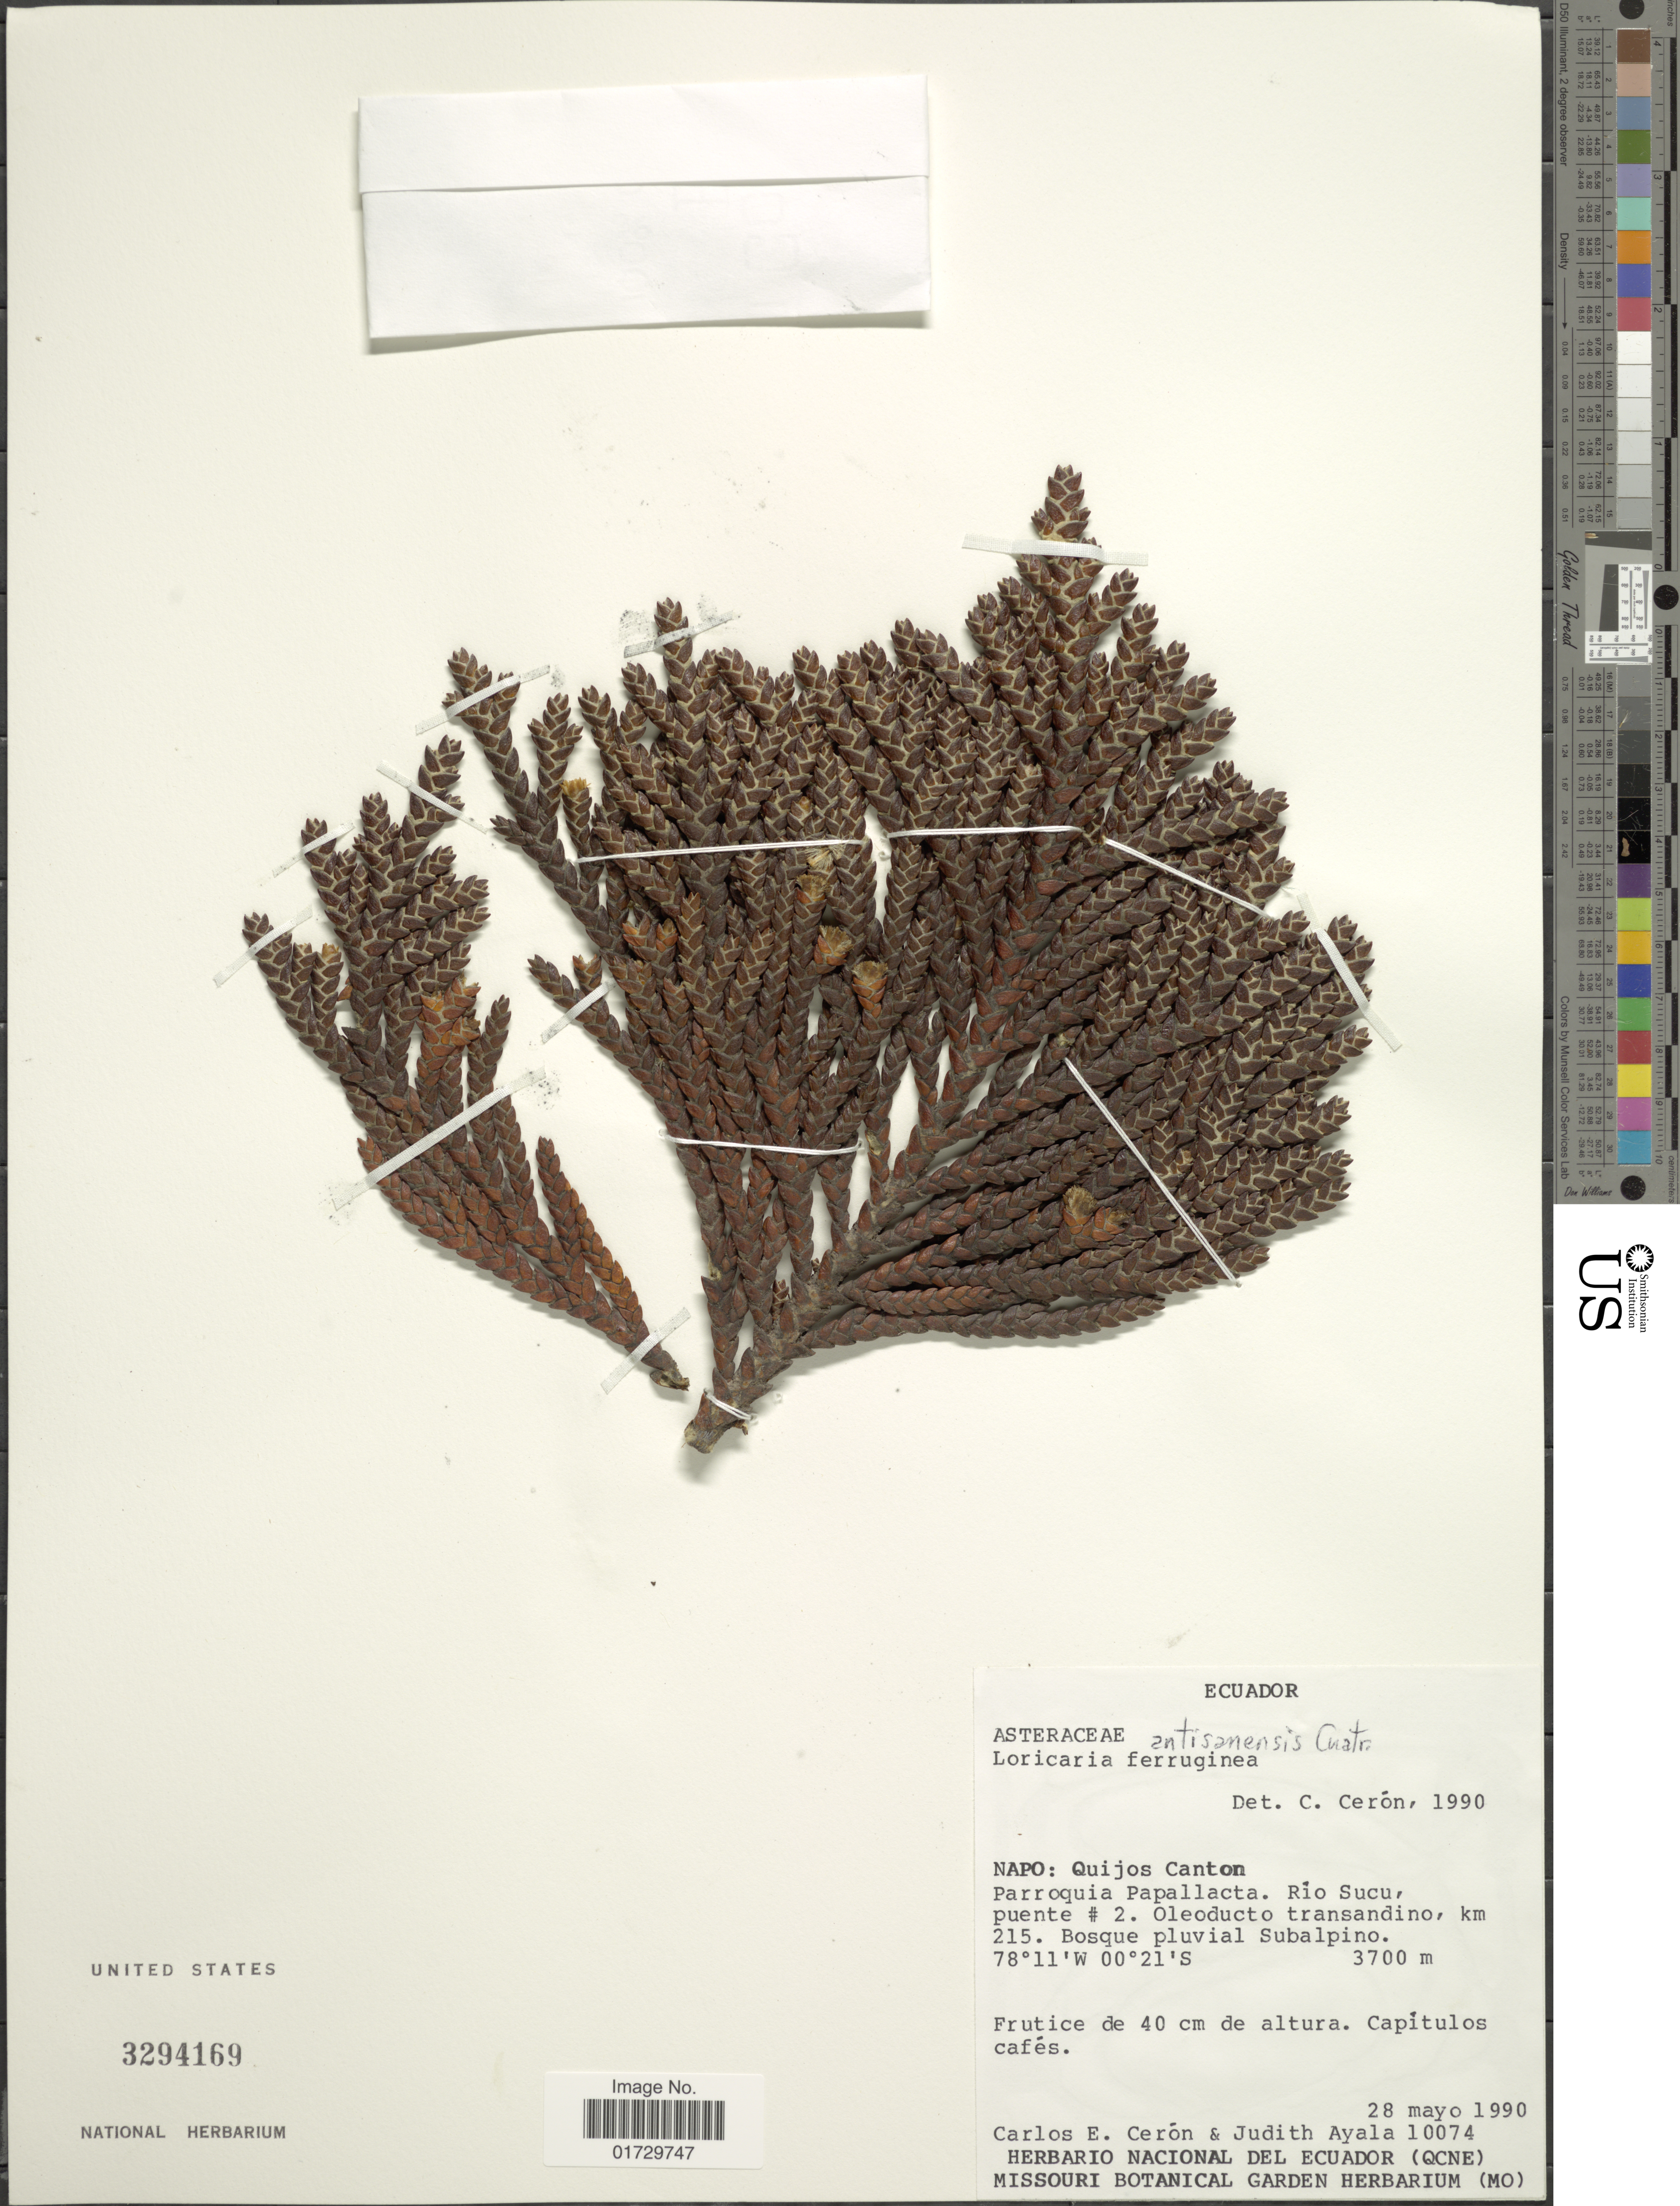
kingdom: Plantae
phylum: Tracheophyta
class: Magnoliopsida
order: Asterales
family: Asteraceae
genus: Loricaria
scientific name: Loricaria antisanensis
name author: Cuatrec.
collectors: C. E. Cerón M. & J. Ayala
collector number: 10074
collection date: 1990-05-28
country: Ecuador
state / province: Napo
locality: Quijos Canton, Parroquia Papallacta. Rio Sucu, puente # 2. Oleoducto transandino, km 215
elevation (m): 3700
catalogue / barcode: US 3294169